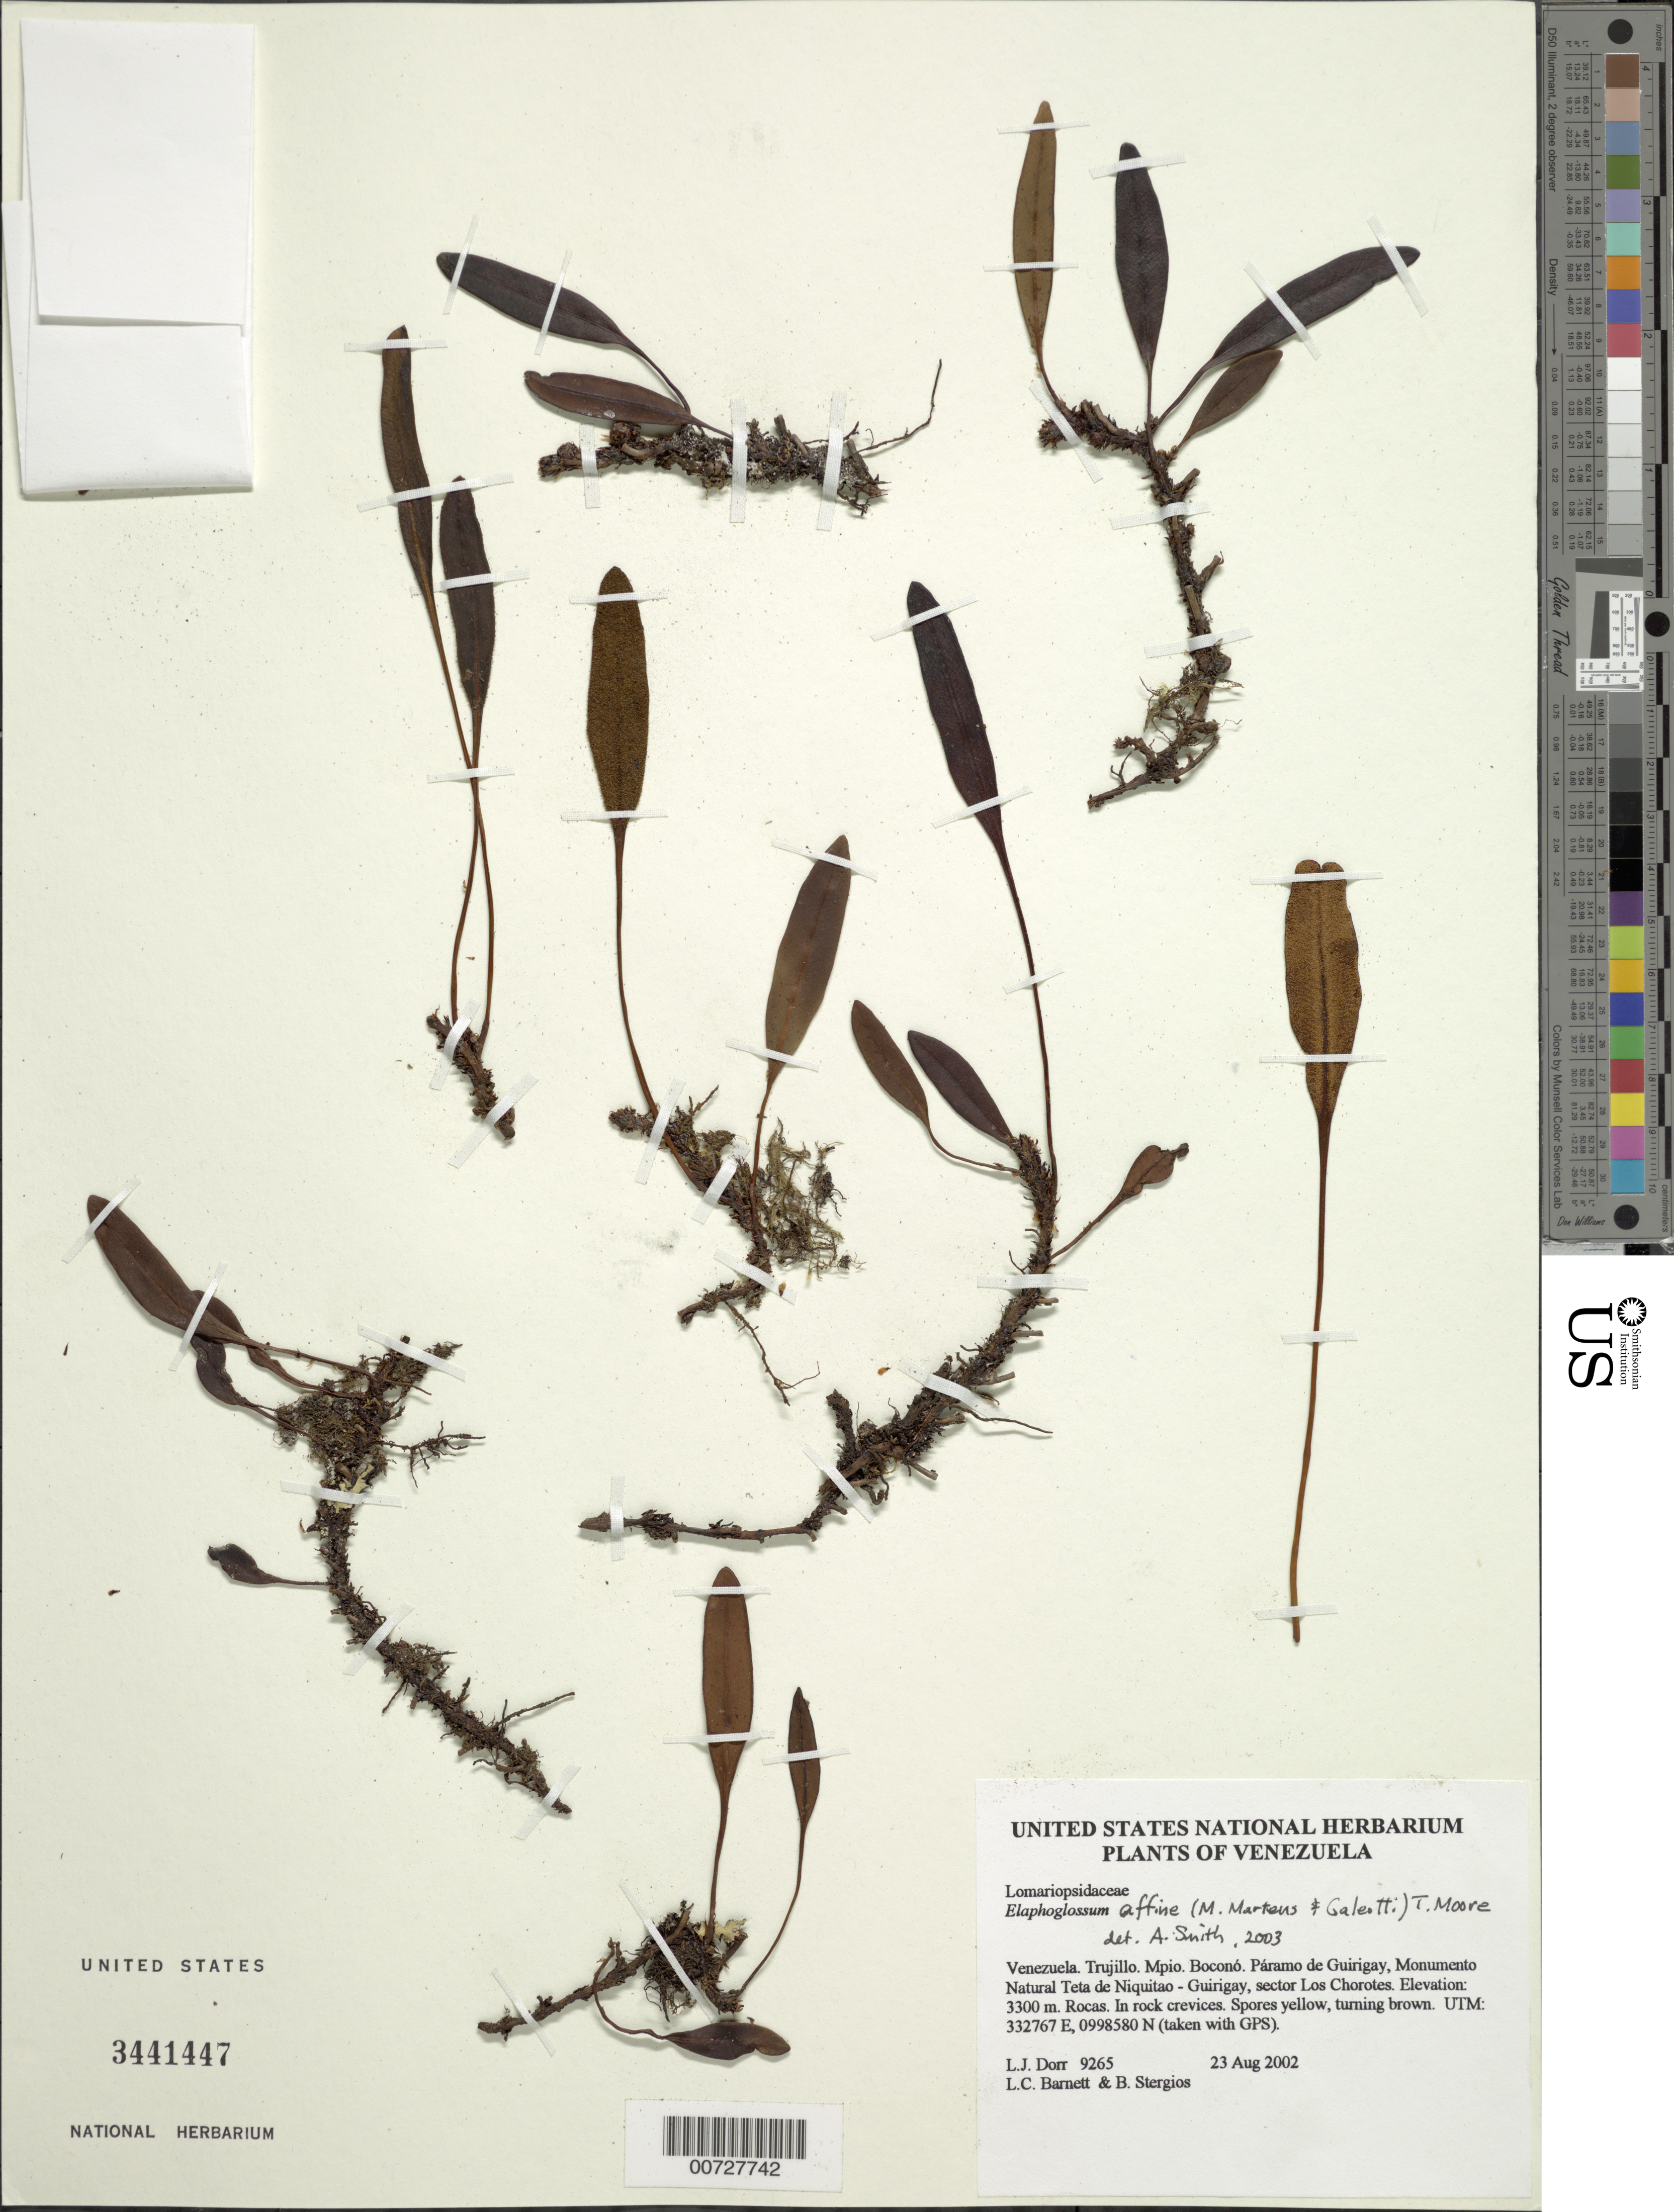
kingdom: Plantae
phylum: Tracheophyta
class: Polypodiopsida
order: Polypodiales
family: Dryopteridaceae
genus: Elaphoglossum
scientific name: Elaphoglossum affine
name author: (M. Martens & Galeotti) T. Moore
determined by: Smith, Alan R., (UC)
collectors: L. J. Dorr, L. C. Barnett & B. G. Stergios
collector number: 9265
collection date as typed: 23 Aug 2002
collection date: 2002-08-23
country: Venezuela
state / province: Trujillo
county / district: Boconó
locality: Páramo de Guirigay, Monumento Natural Teta de Niquitao - Guirigay, sector Los Chorotes.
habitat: Rocas. In rock crevices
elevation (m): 3300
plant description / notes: PORT, US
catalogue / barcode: US 3441447